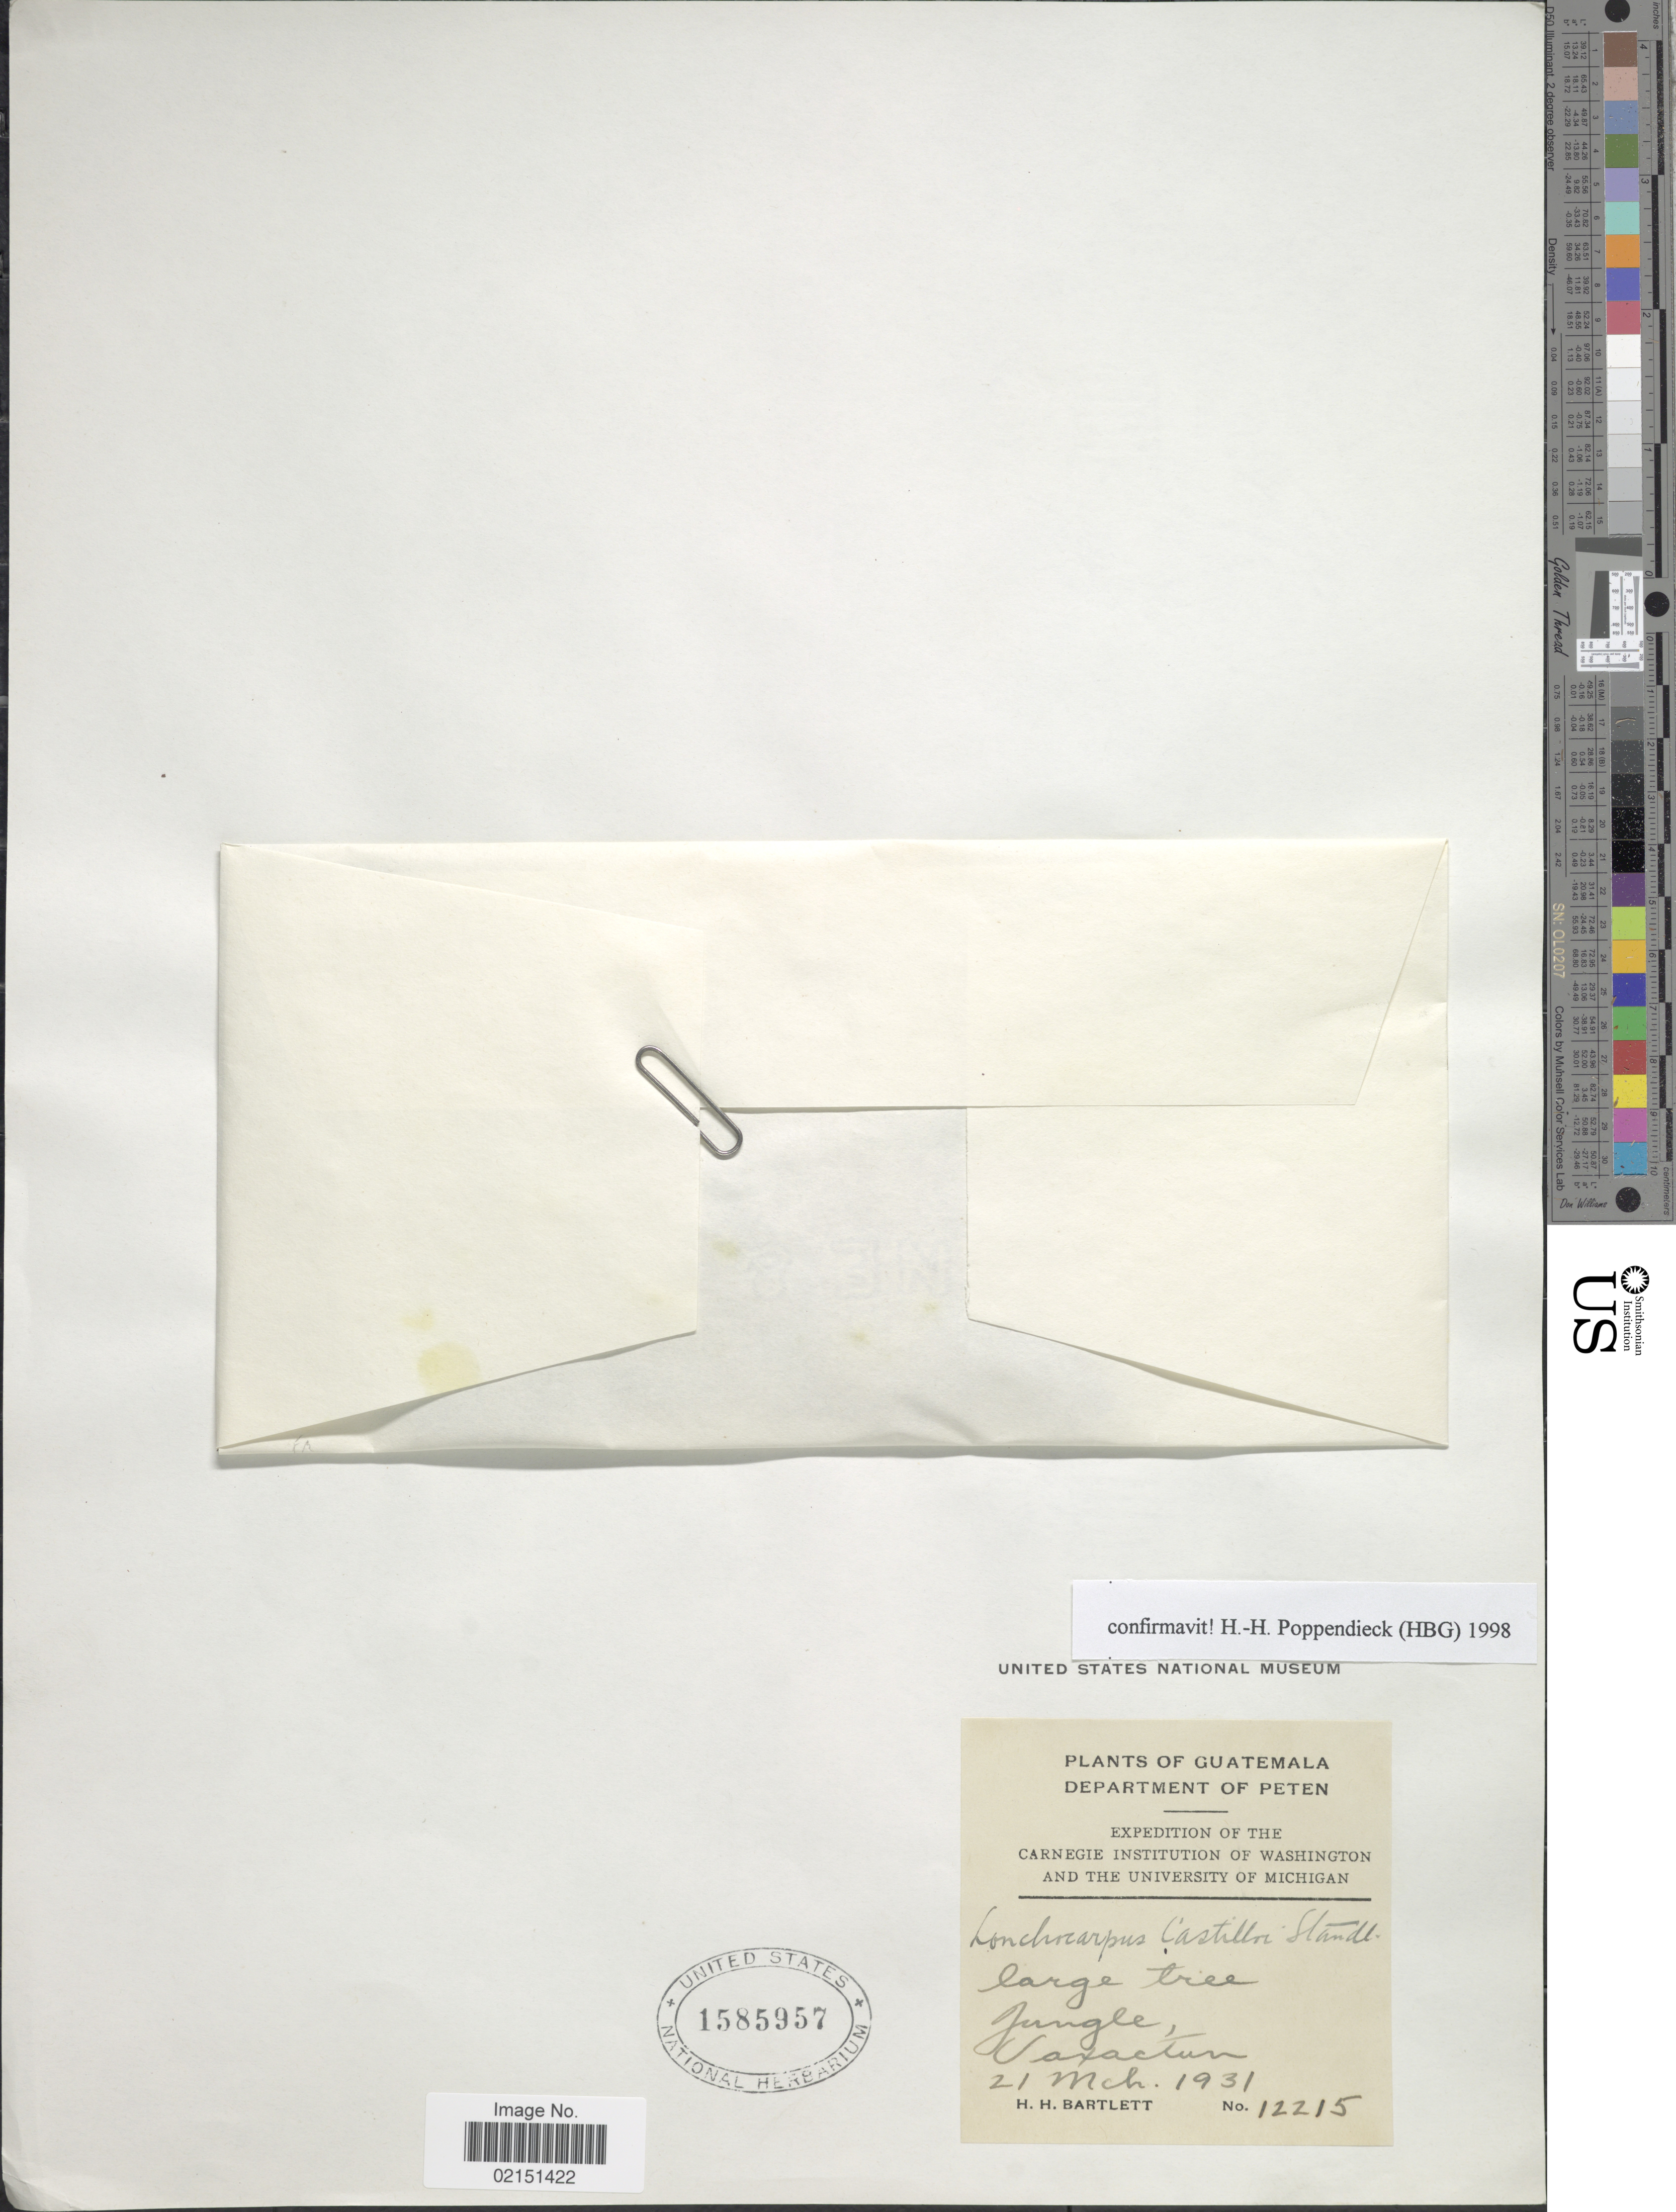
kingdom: Plantae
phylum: Tracheophyta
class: Magnoliopsida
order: Fabales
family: Fabaceae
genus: Lonchocarpus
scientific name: Lonchocarpus castilloi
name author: Standl.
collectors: H. H. Bartlett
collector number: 12215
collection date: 1931-03-21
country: Guatemala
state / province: El Petén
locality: Department of Peten, Uaxactun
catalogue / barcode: US 1585957